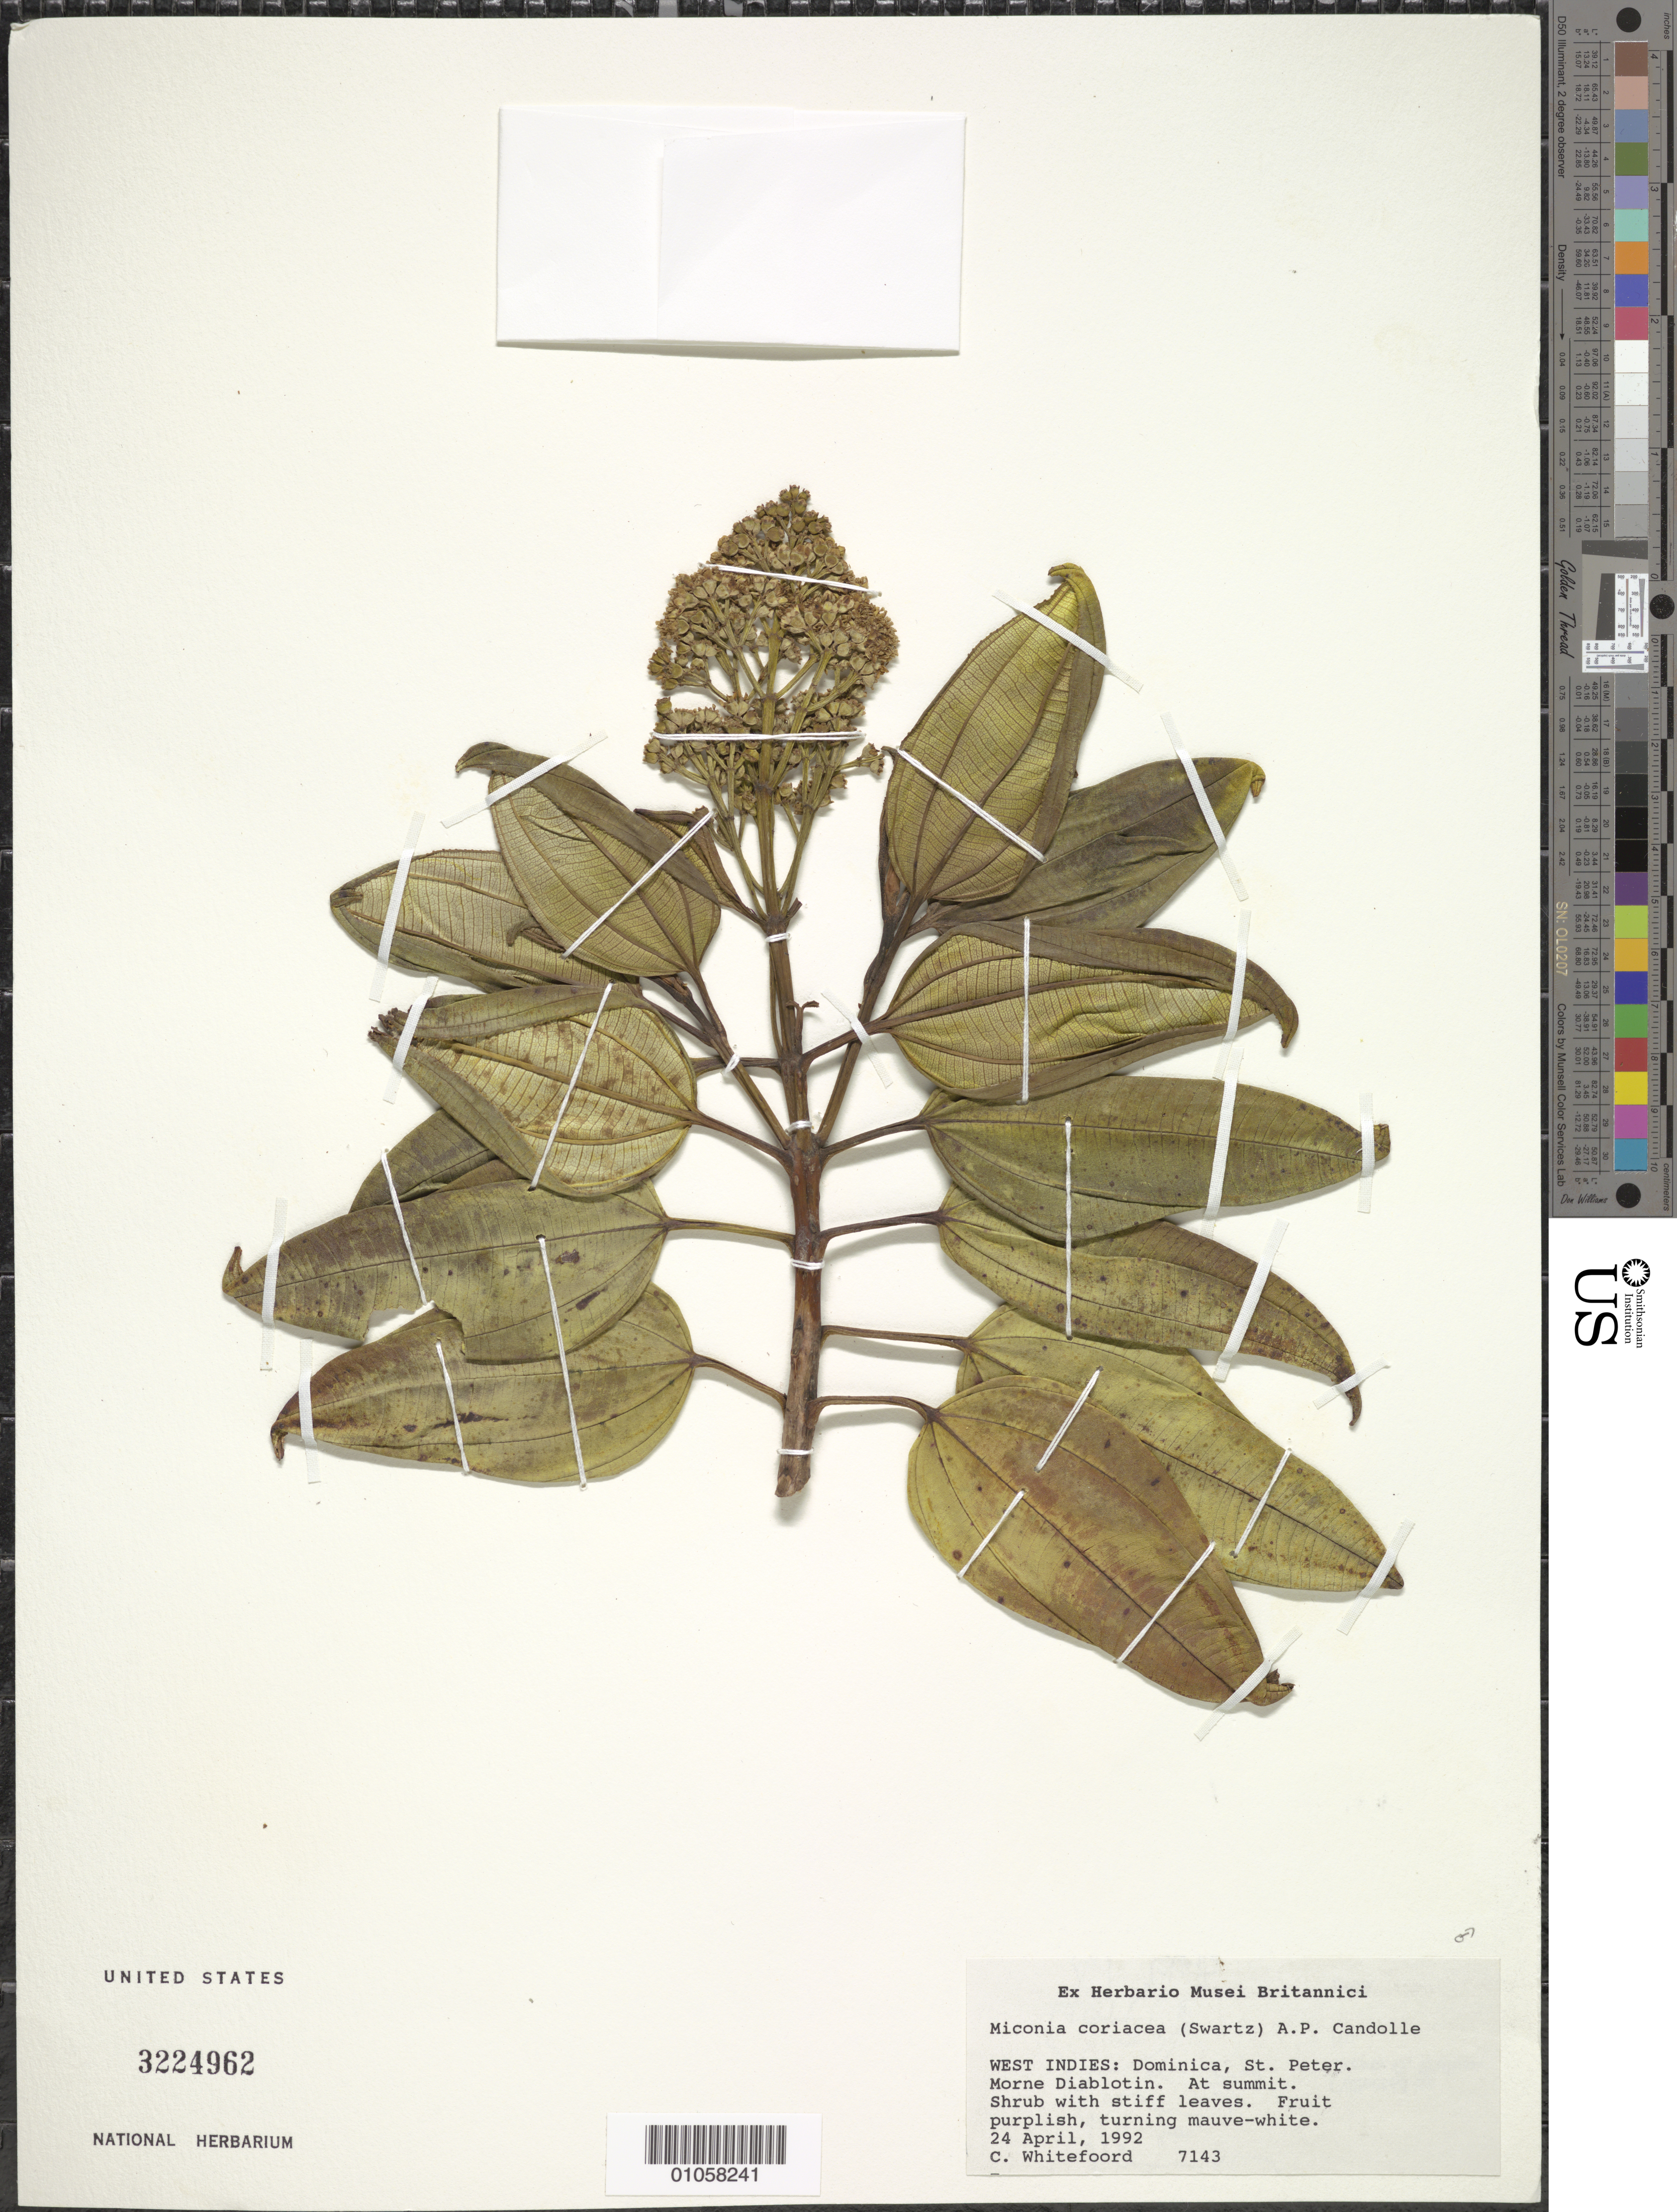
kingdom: Plantae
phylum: Tracheophyta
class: Magnoliopsida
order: Myrtales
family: Melastomataceae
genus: Miconia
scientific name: Miconia coriacea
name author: (Sw.) DC.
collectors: C. Whitefoord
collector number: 7143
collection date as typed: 24 Apr 1992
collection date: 1992-04-24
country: Dominica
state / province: St. Peter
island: Dominica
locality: Morne Diablotins, at summit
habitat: Mountain summit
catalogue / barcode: US 3224962